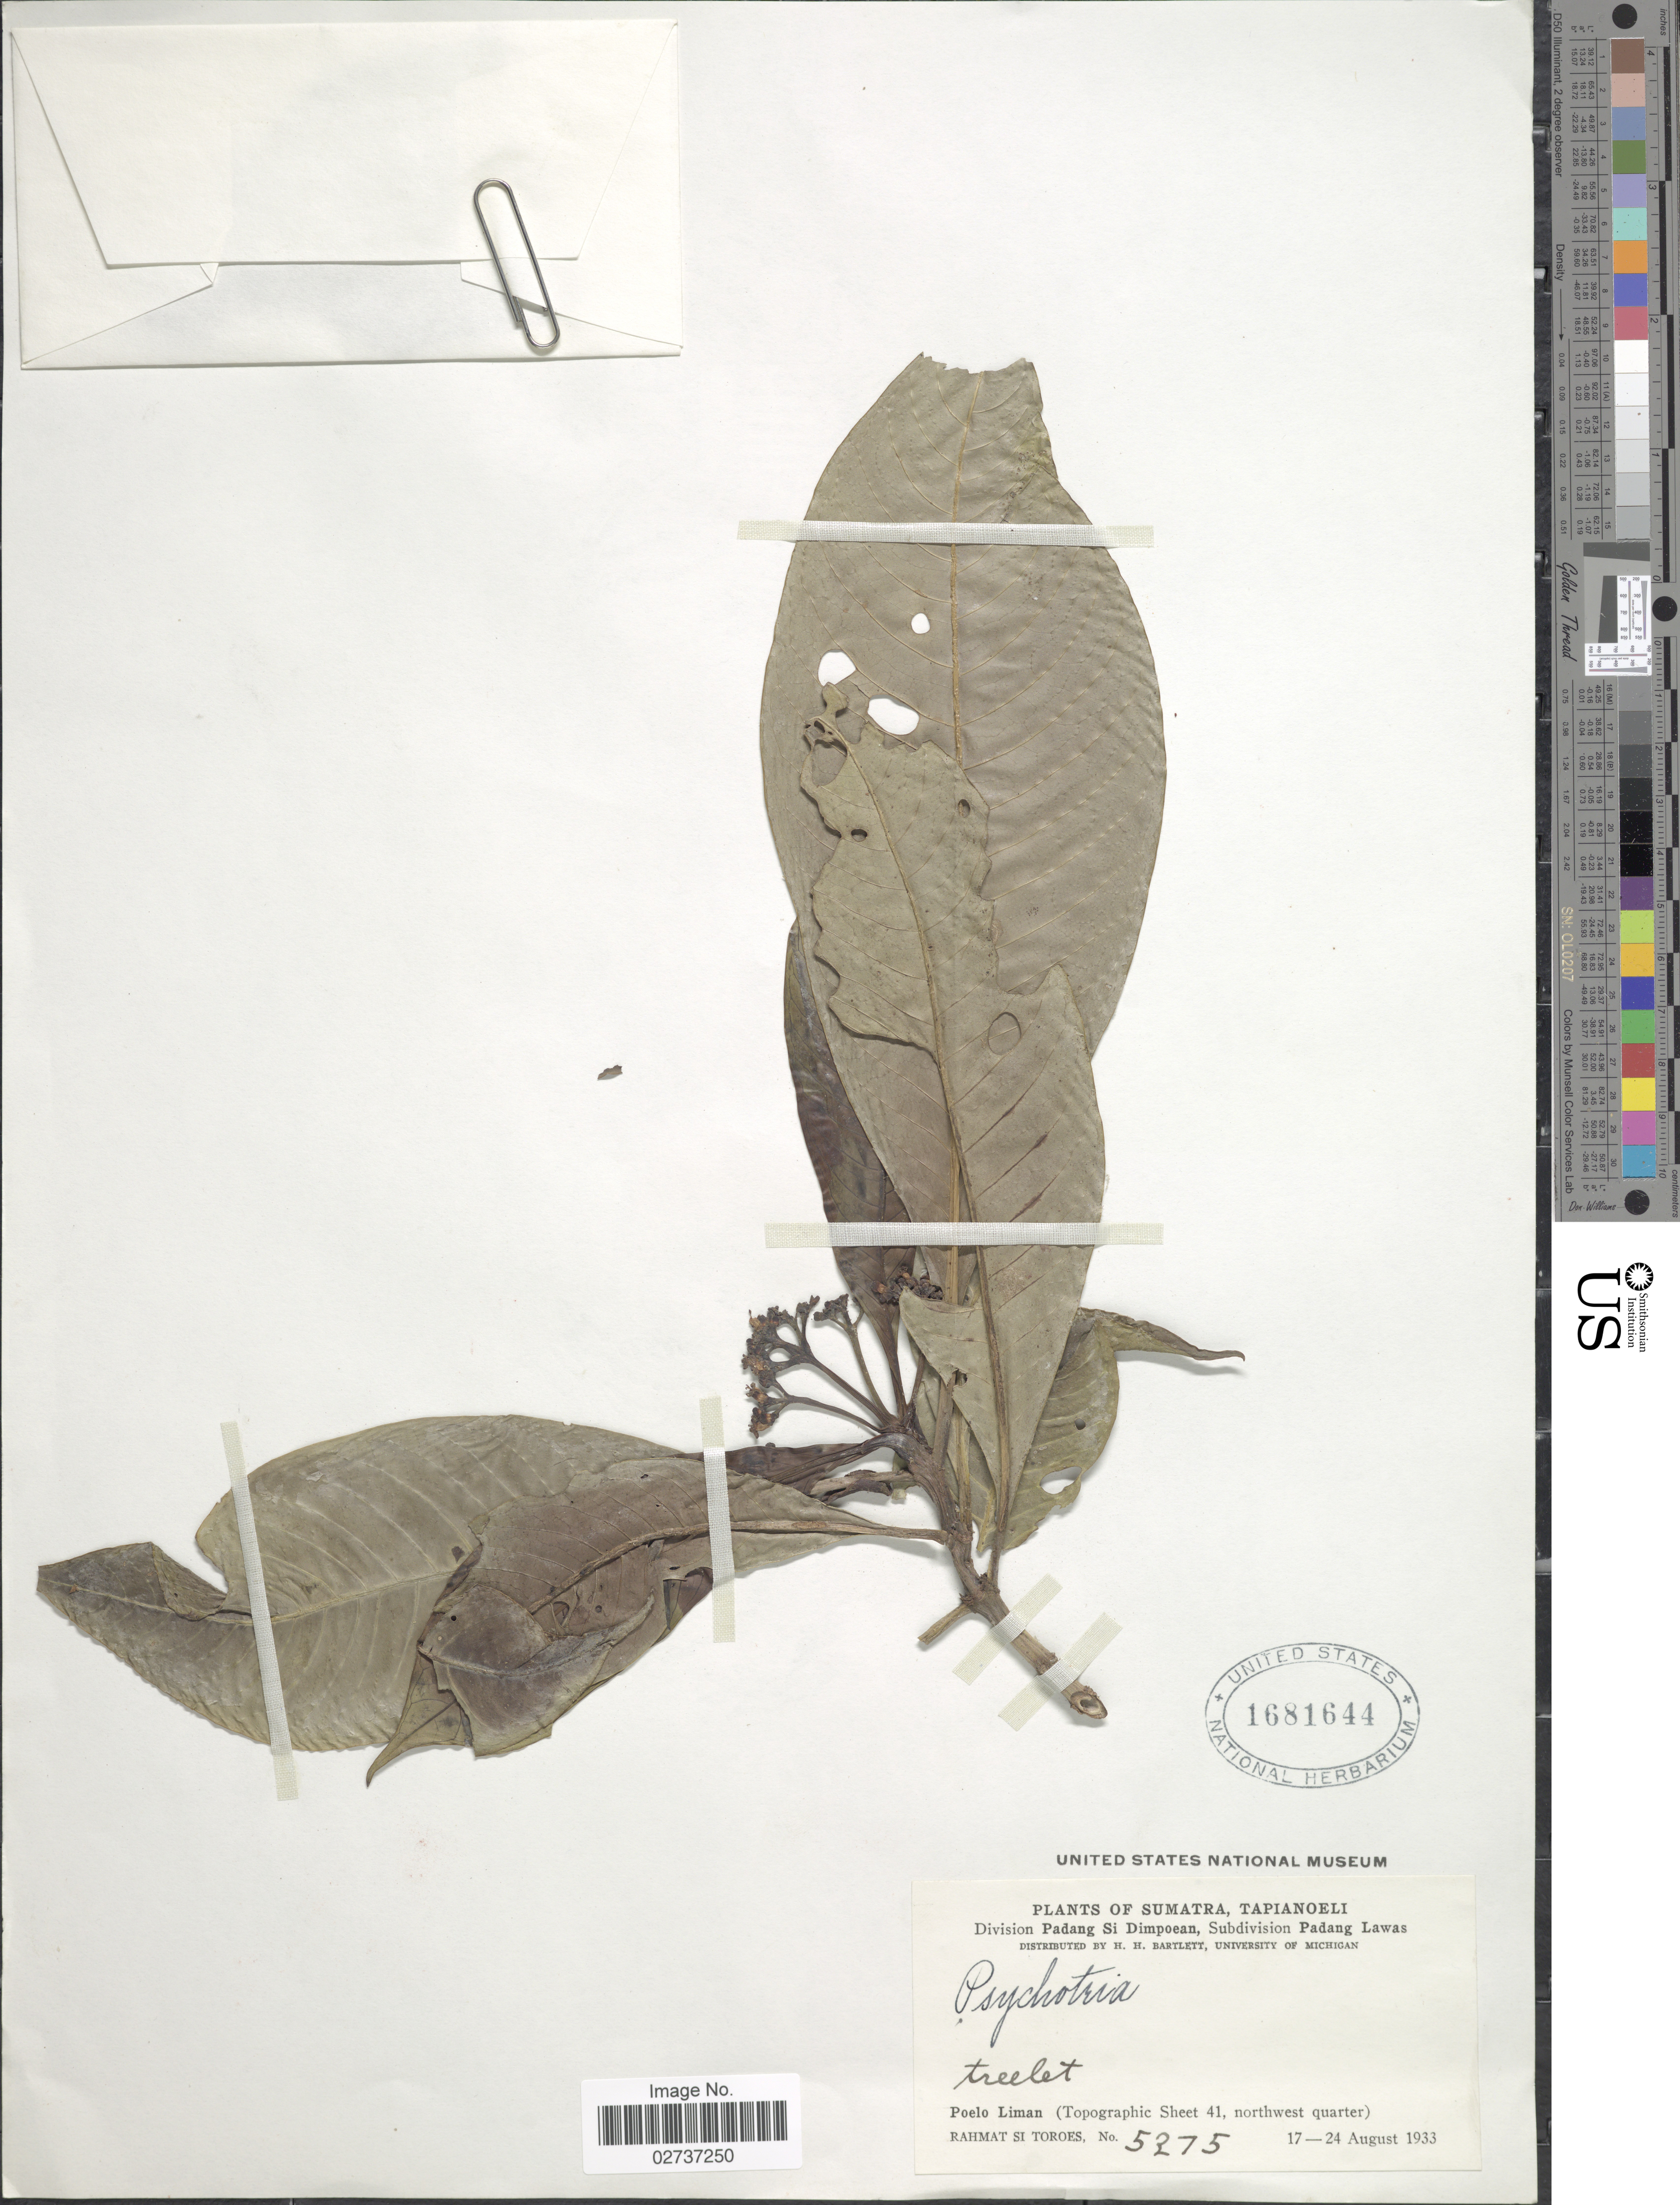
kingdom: Plantae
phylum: Tracheophyta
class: Magnoliopsida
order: Gentianales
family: Rubiaceae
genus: Psychotria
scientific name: Psychotria sp.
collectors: Rahmat Si Boeea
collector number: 5275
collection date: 1933-08-17/1933-08-24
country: Indonesia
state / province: Sumatra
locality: Tapianoeli, Division Padang Si Dimpoean, Subdivision Padang Lawas, Poelo Liman (Topographic Sheet 41, northwest quarter)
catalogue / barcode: US 1681644